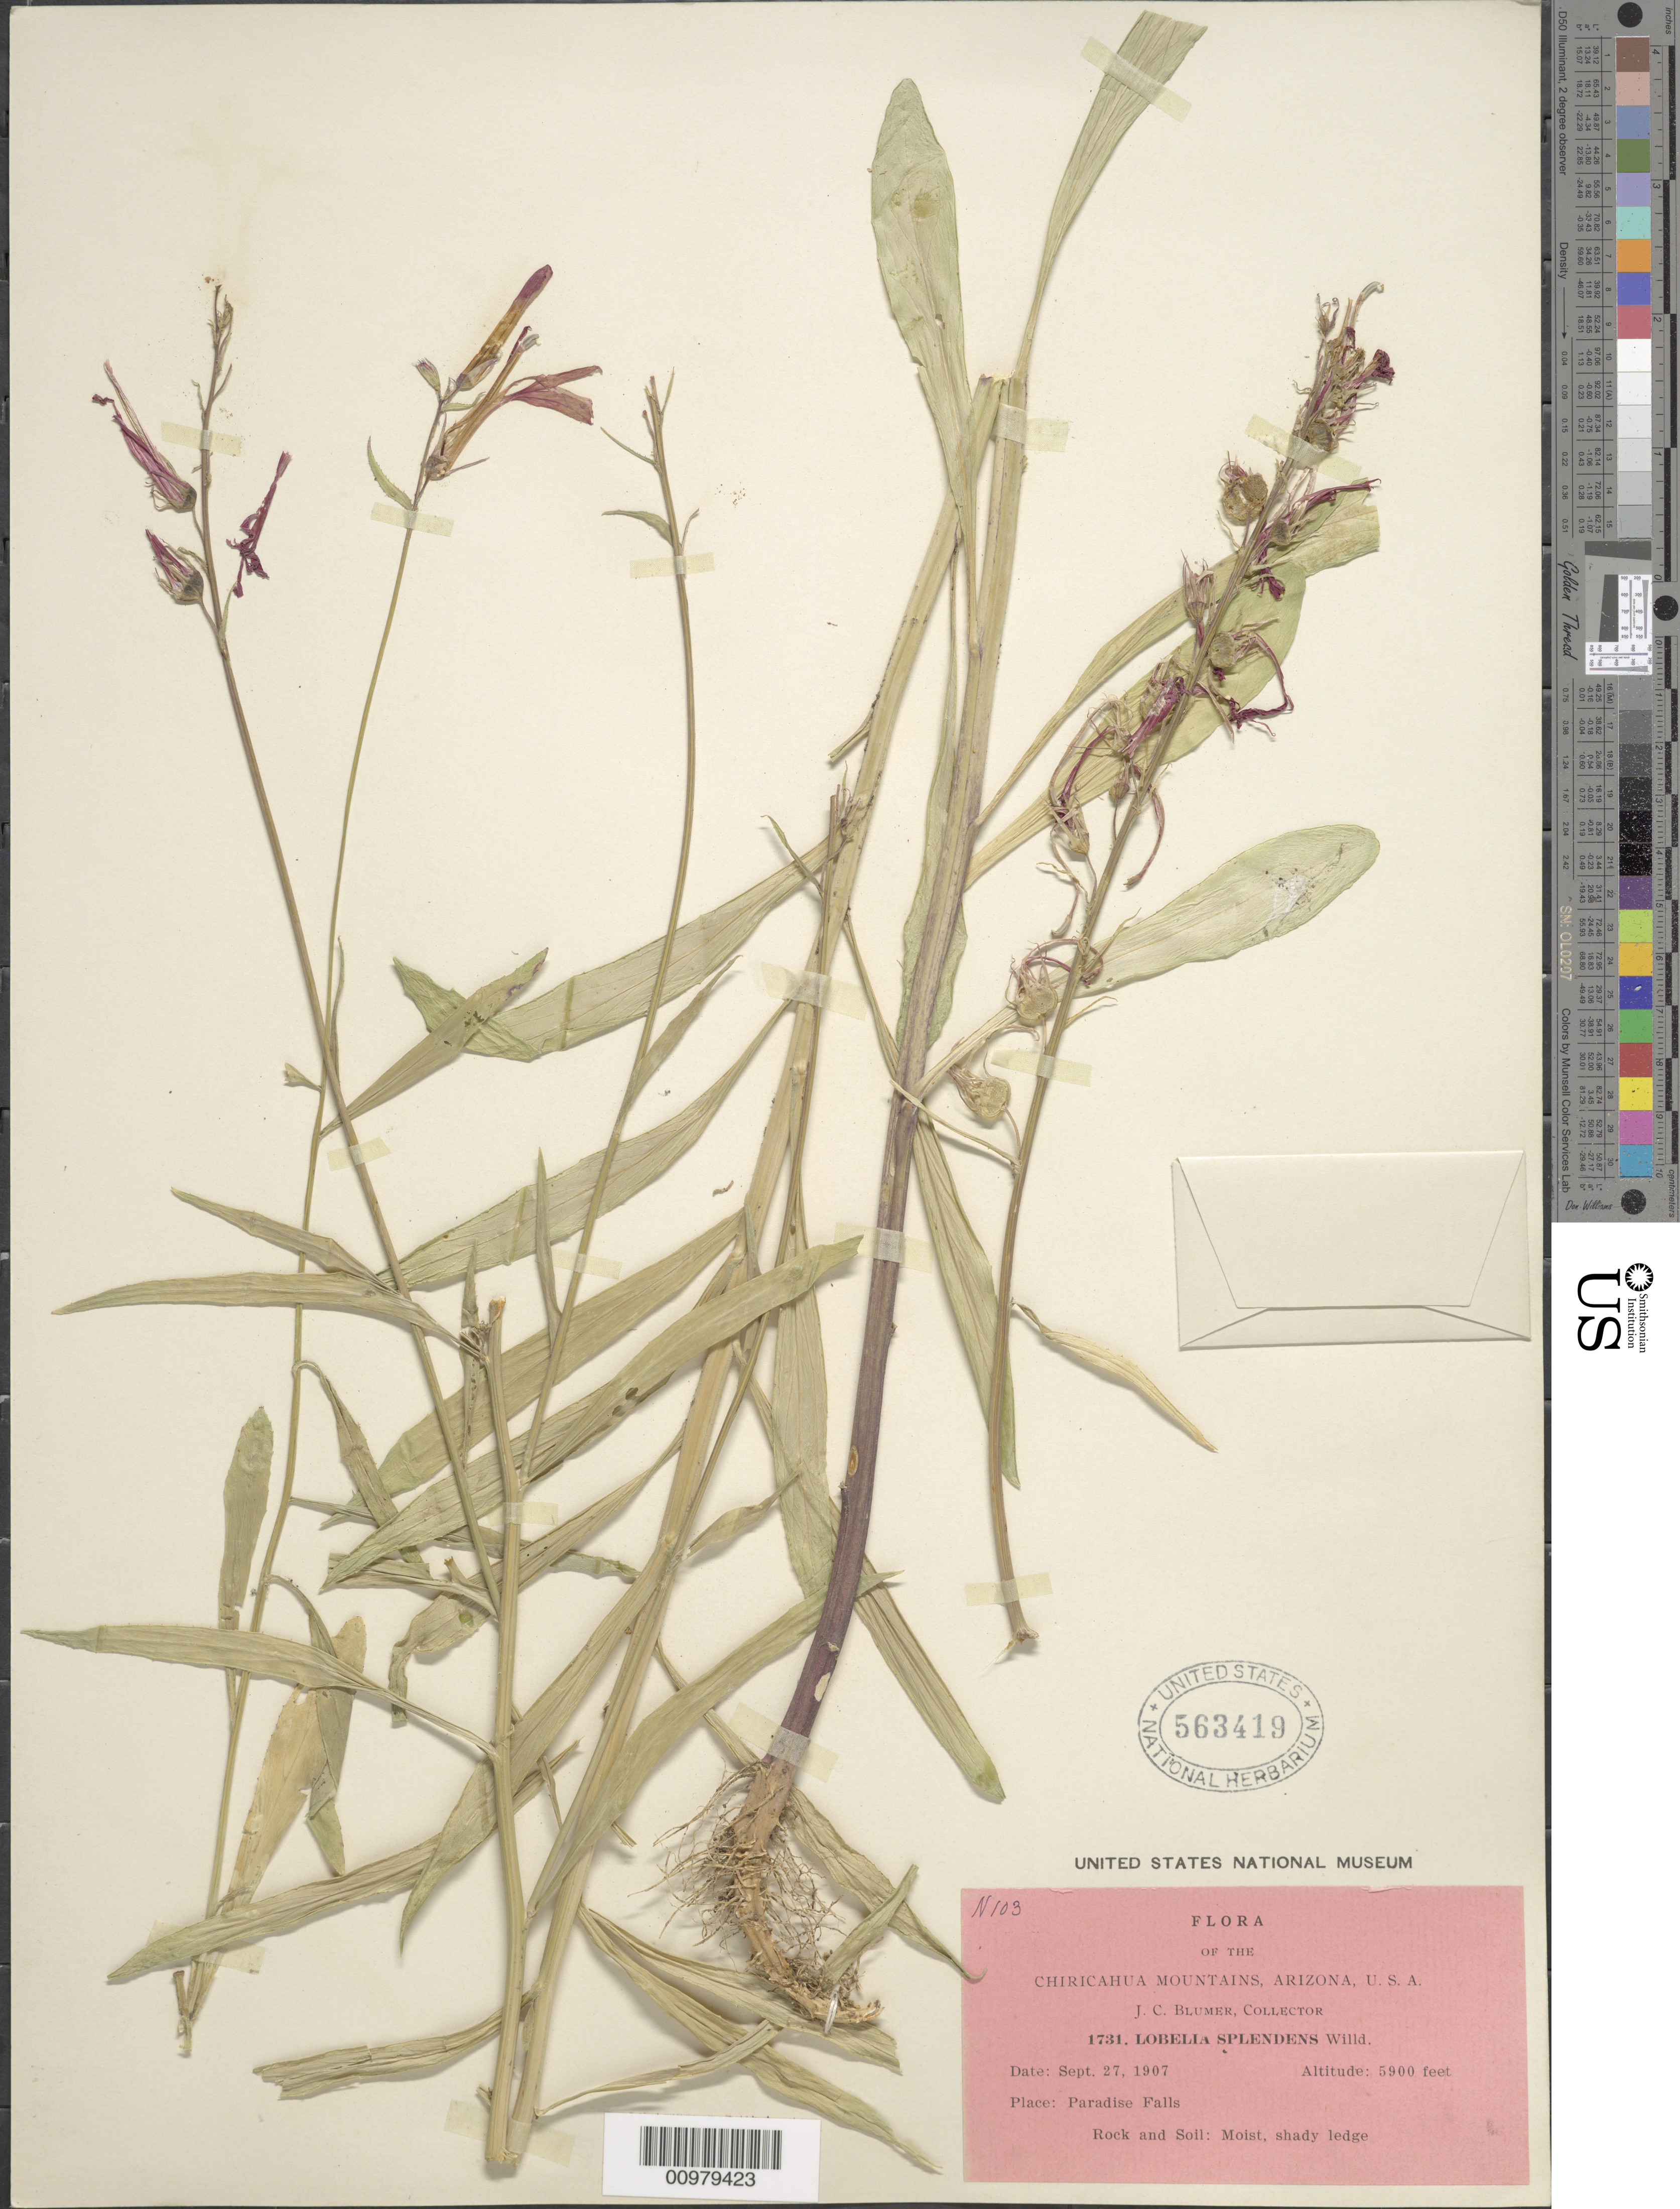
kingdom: Plantae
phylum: Tracheophyta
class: Magnoliopsida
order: Asterales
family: Campanulaceae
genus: Lobelia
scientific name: Lobelia cardinalis var. pseudosplendens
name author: McVaugh in Woodson & Schery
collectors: J. C. Blumer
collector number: N103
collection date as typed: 27 Sep 1907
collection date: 1907-09-27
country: United States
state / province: Arizona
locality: Chiricahua Mts.; Paradise Falls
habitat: rock and soil; moist, shady ledge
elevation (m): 1798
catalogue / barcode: US 563419